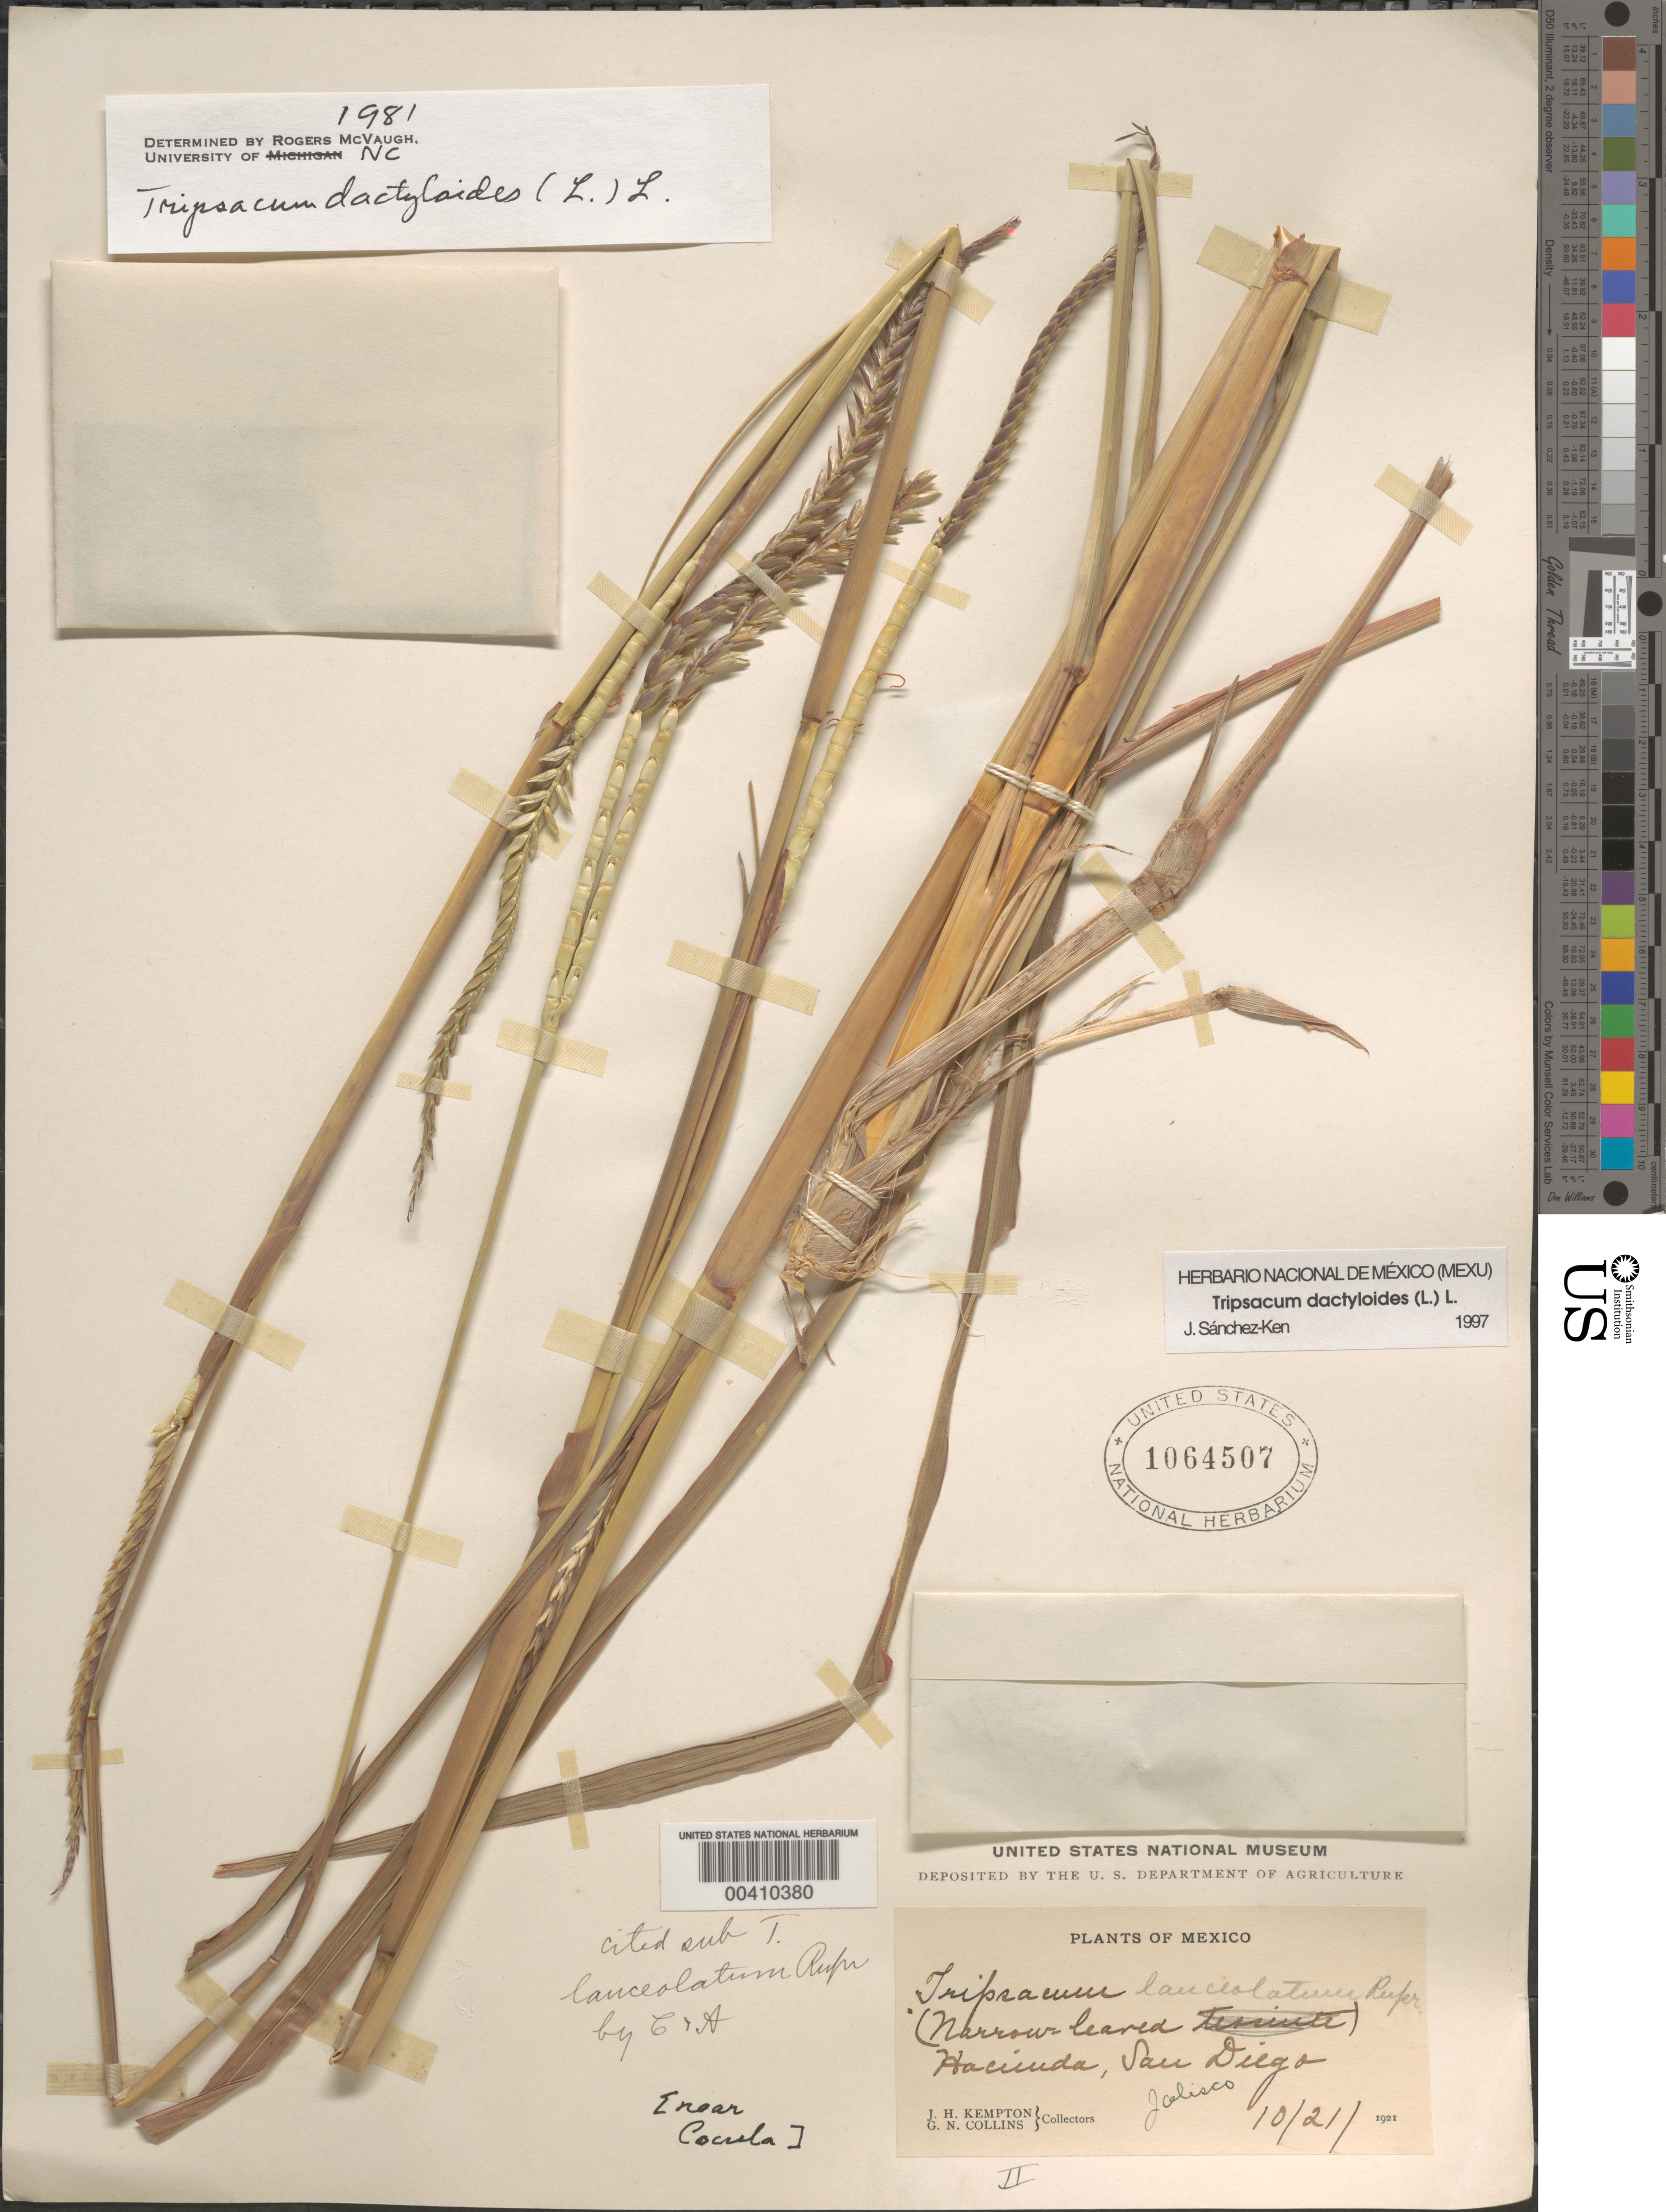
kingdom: Plantae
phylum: Tracheophyta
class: Liliopsida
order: Poales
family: Poaceae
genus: Tripsacum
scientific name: Tripsacum dactyloides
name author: (L.) L.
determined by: Sánchez-Ken, J. G.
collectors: J. H. Kempton & G. Collins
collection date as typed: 21 Oct 1921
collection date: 1921-10-21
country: Mexico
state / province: Jalisco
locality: Hacienda, San Diego, near Cocula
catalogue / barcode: US 1064507